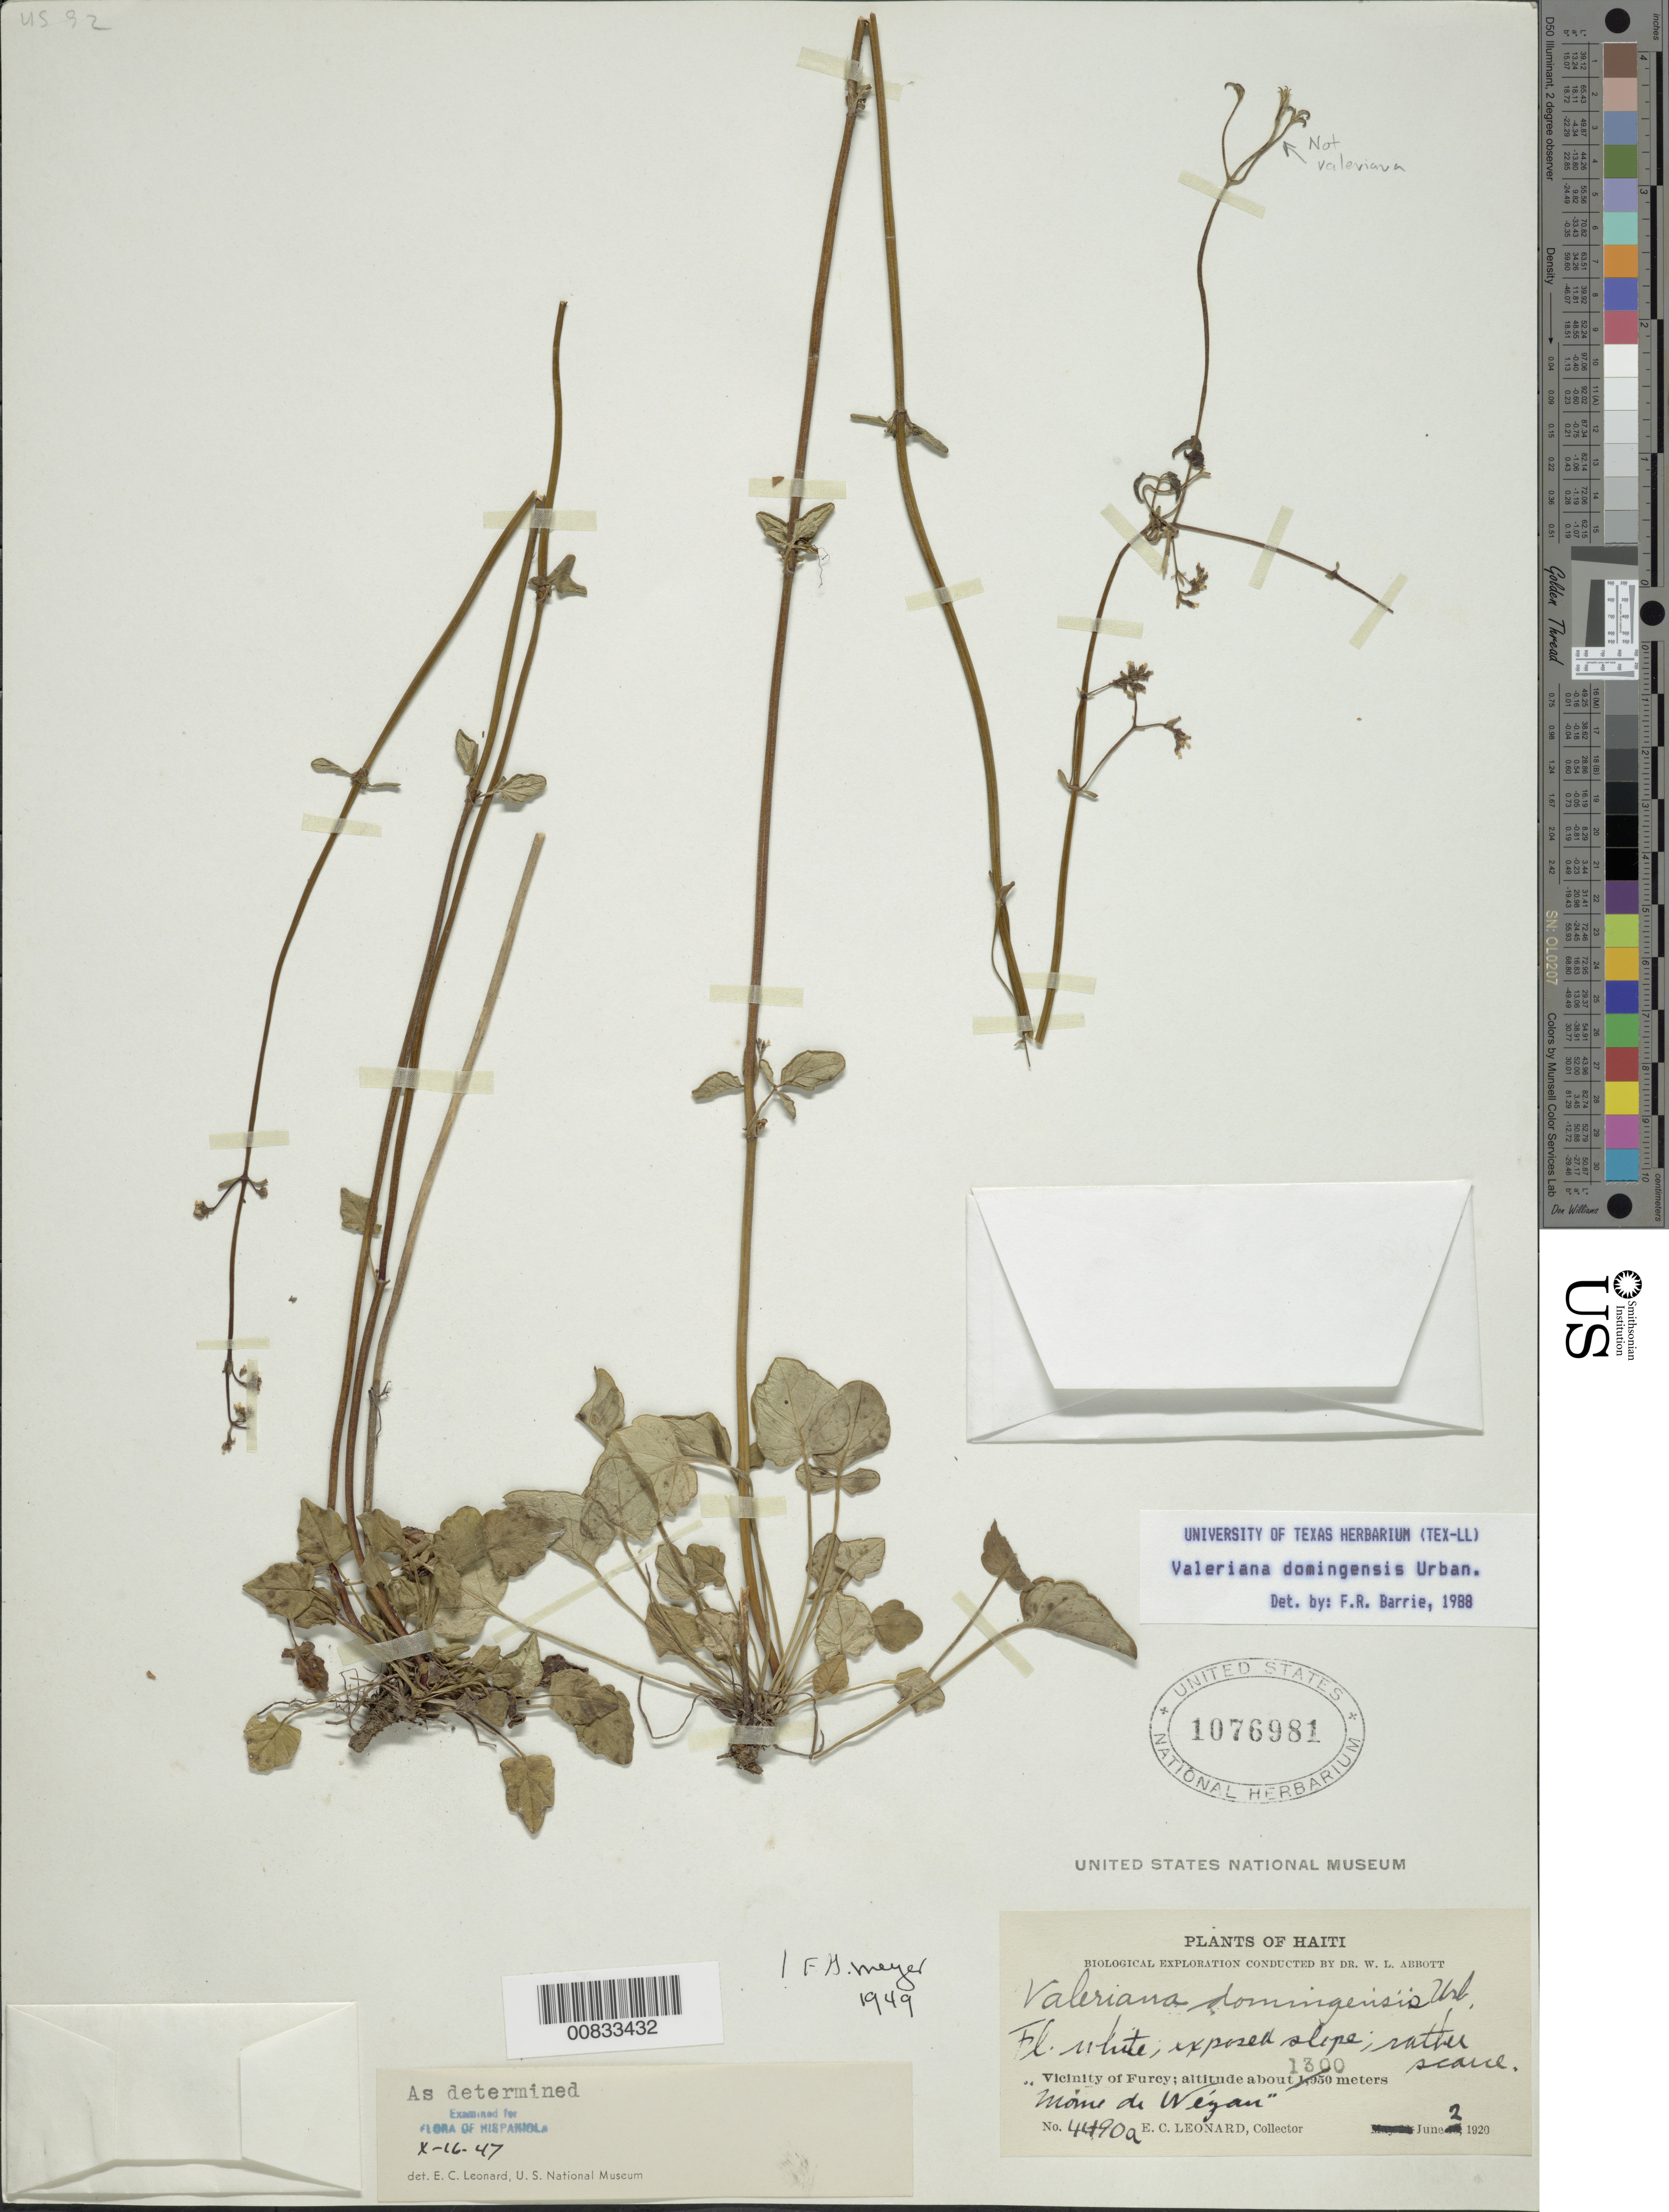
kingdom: Plantae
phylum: Tracheophyta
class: Magnoliopsida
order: Dipsacales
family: Caprifoliaceae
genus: Valeriana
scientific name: Valeriana domingensis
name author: Urb.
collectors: E. C. Leonard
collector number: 4490A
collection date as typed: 02 Jun 1920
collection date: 1920-06-02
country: Haiti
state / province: Ouest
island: Hispaniola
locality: Vicinity of Furcy, Morne de Wézan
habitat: Exposed slope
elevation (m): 1300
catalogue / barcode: US 1076981